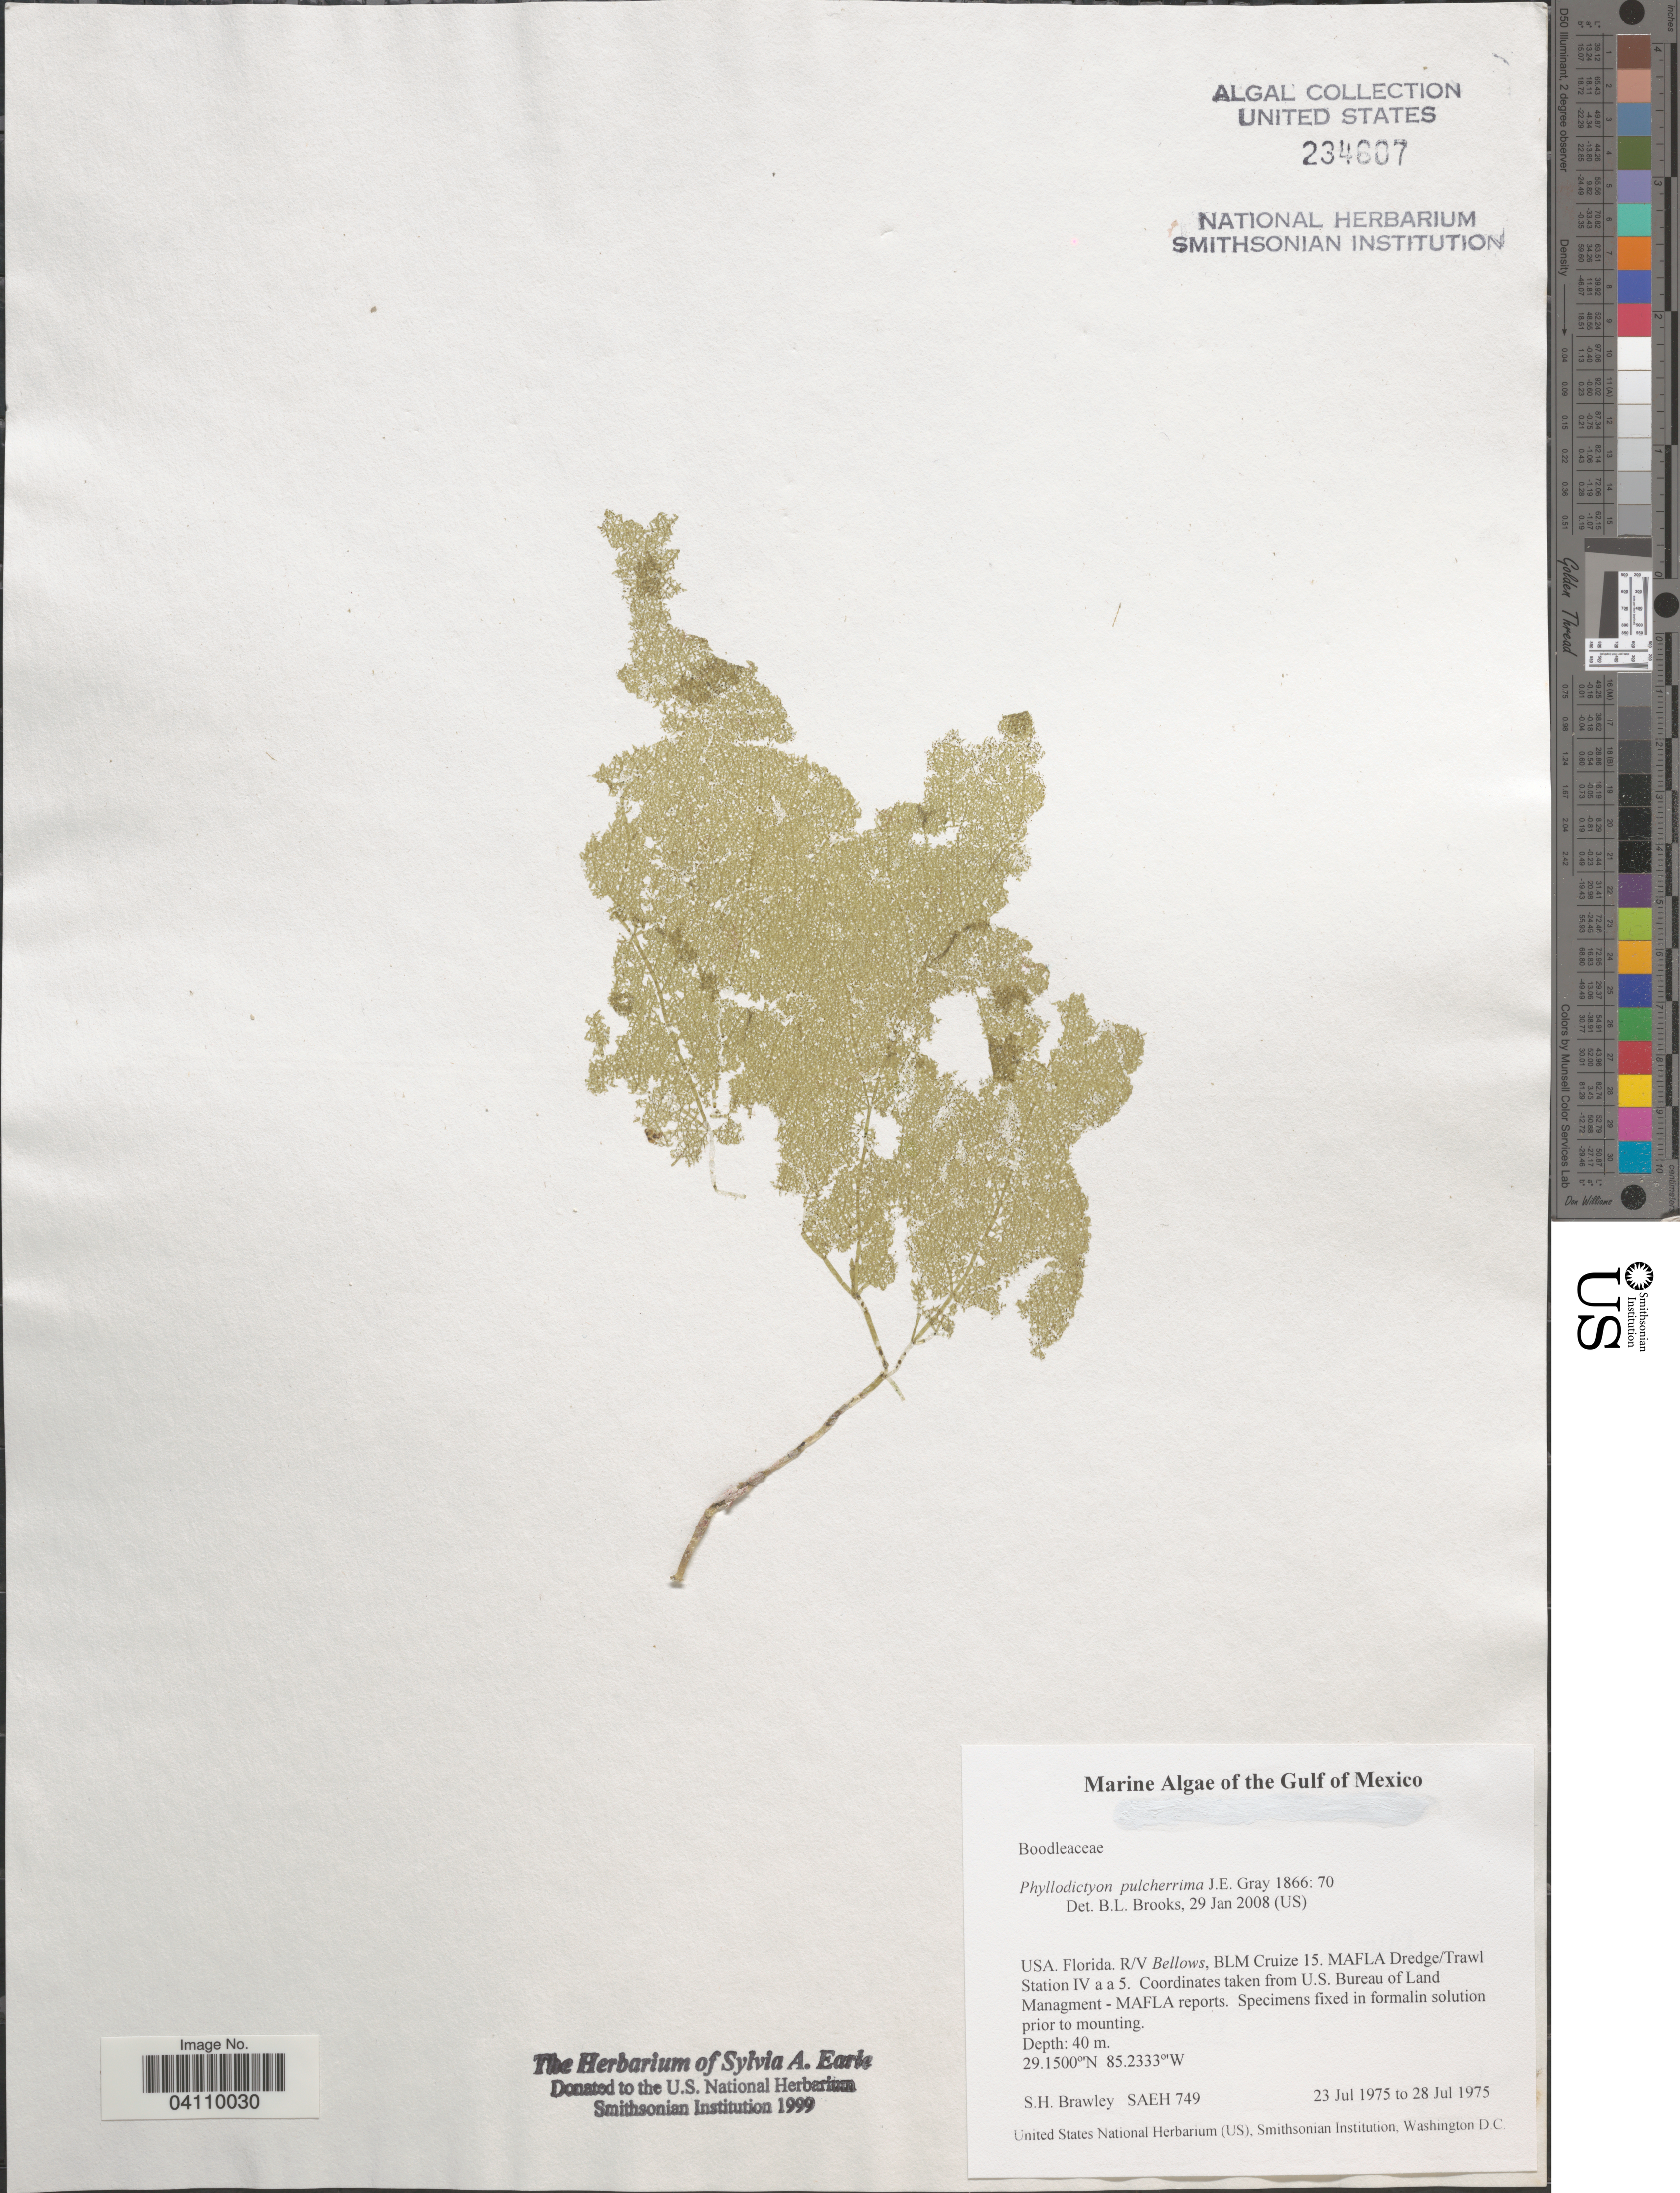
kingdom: Plantae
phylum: Chlorophyta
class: Ulvophyceae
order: Siphonocladales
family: Boodleaceae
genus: Phyllodictyon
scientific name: Phyllodictyon pulcherrimum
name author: J.E. Gray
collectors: S. Brawley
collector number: SAEH 749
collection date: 1975-07-23/1975-07-28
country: United States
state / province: Florida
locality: The Gulf of Mexico. R/V Bellows, BLM Cruize 15. MAFLA Dredge/Trawl Station IV a a 5. Coordinates taken from U.S. Bureau of Land Managment - MAFLA reports [unsure placement].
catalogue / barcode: US 234607